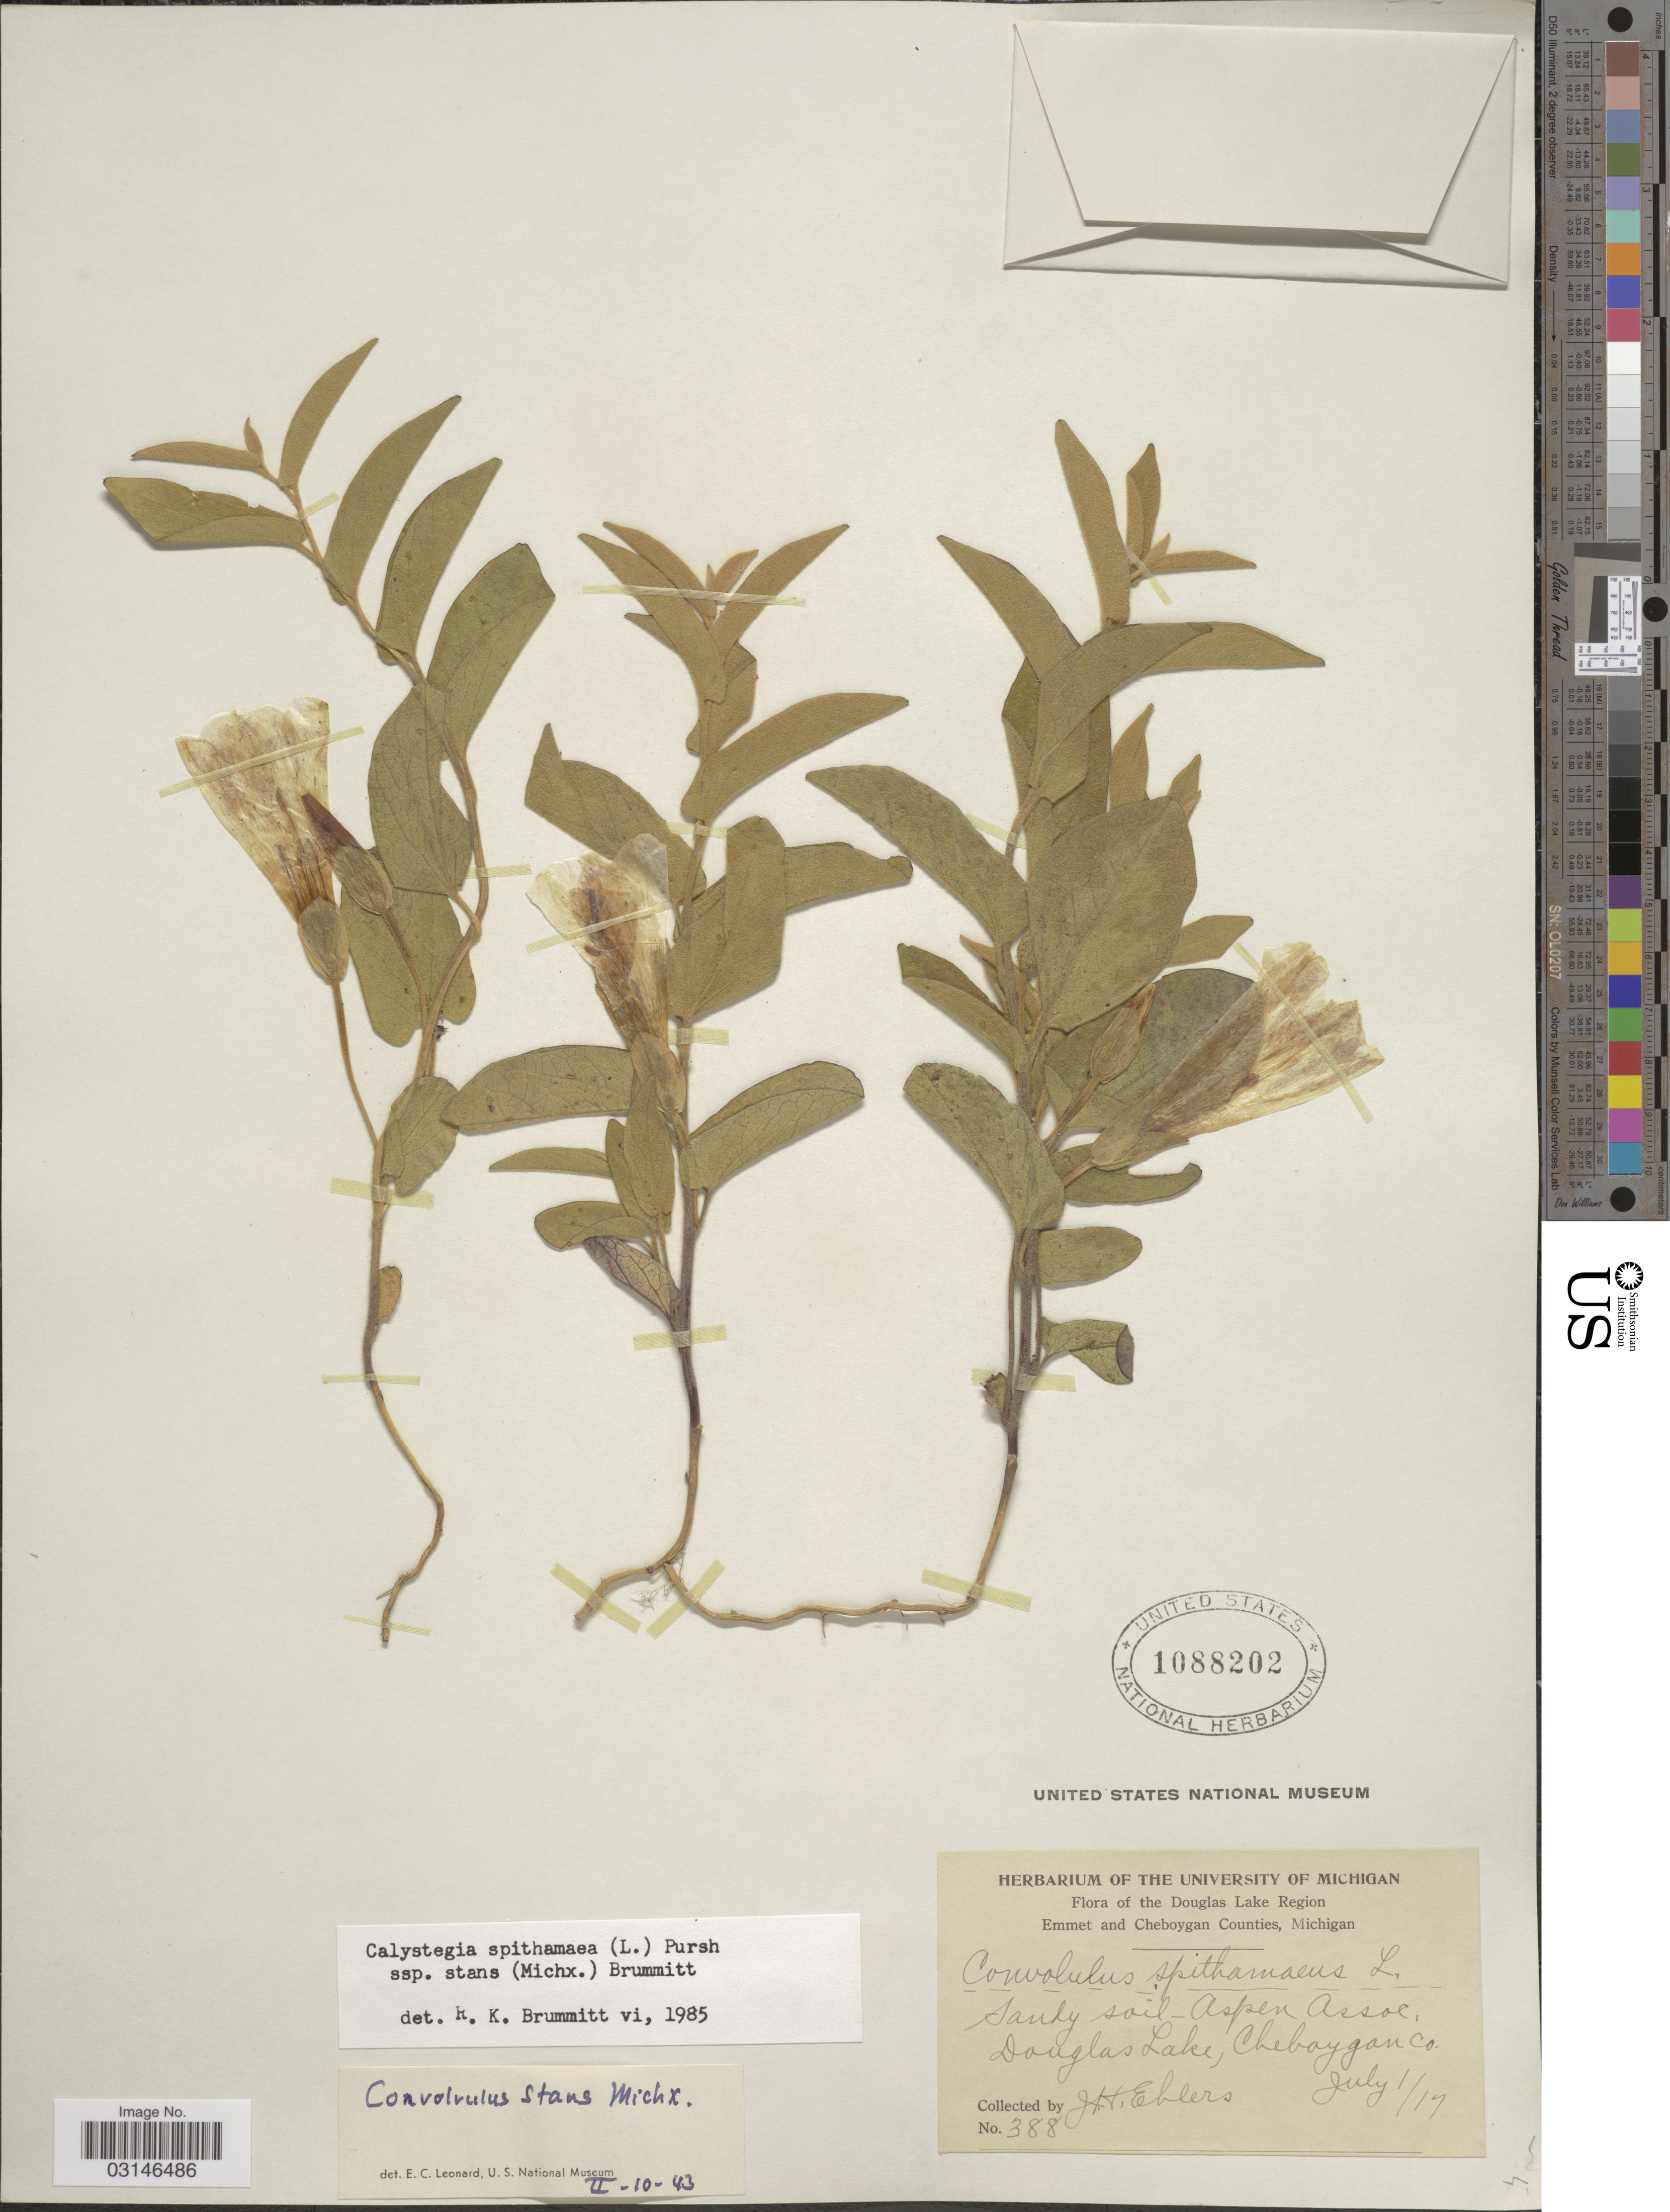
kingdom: Plantae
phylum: Tracheophyta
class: Magnoliopsida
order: Solanales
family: Convolvulaceae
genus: Calystegia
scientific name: Calystegia spithamaea subsp. stans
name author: (Michx.) Brummitt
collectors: J. H. Ehlers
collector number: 388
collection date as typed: Transcribed d/m/y: 1/7/17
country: United States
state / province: Michigan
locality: The Douglas Lake Region, Emmet and Cheboygan Counties, Sandy soil, Aspen Assoc., Douglas Lake, Cheboygan Co.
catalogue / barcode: US 1088202